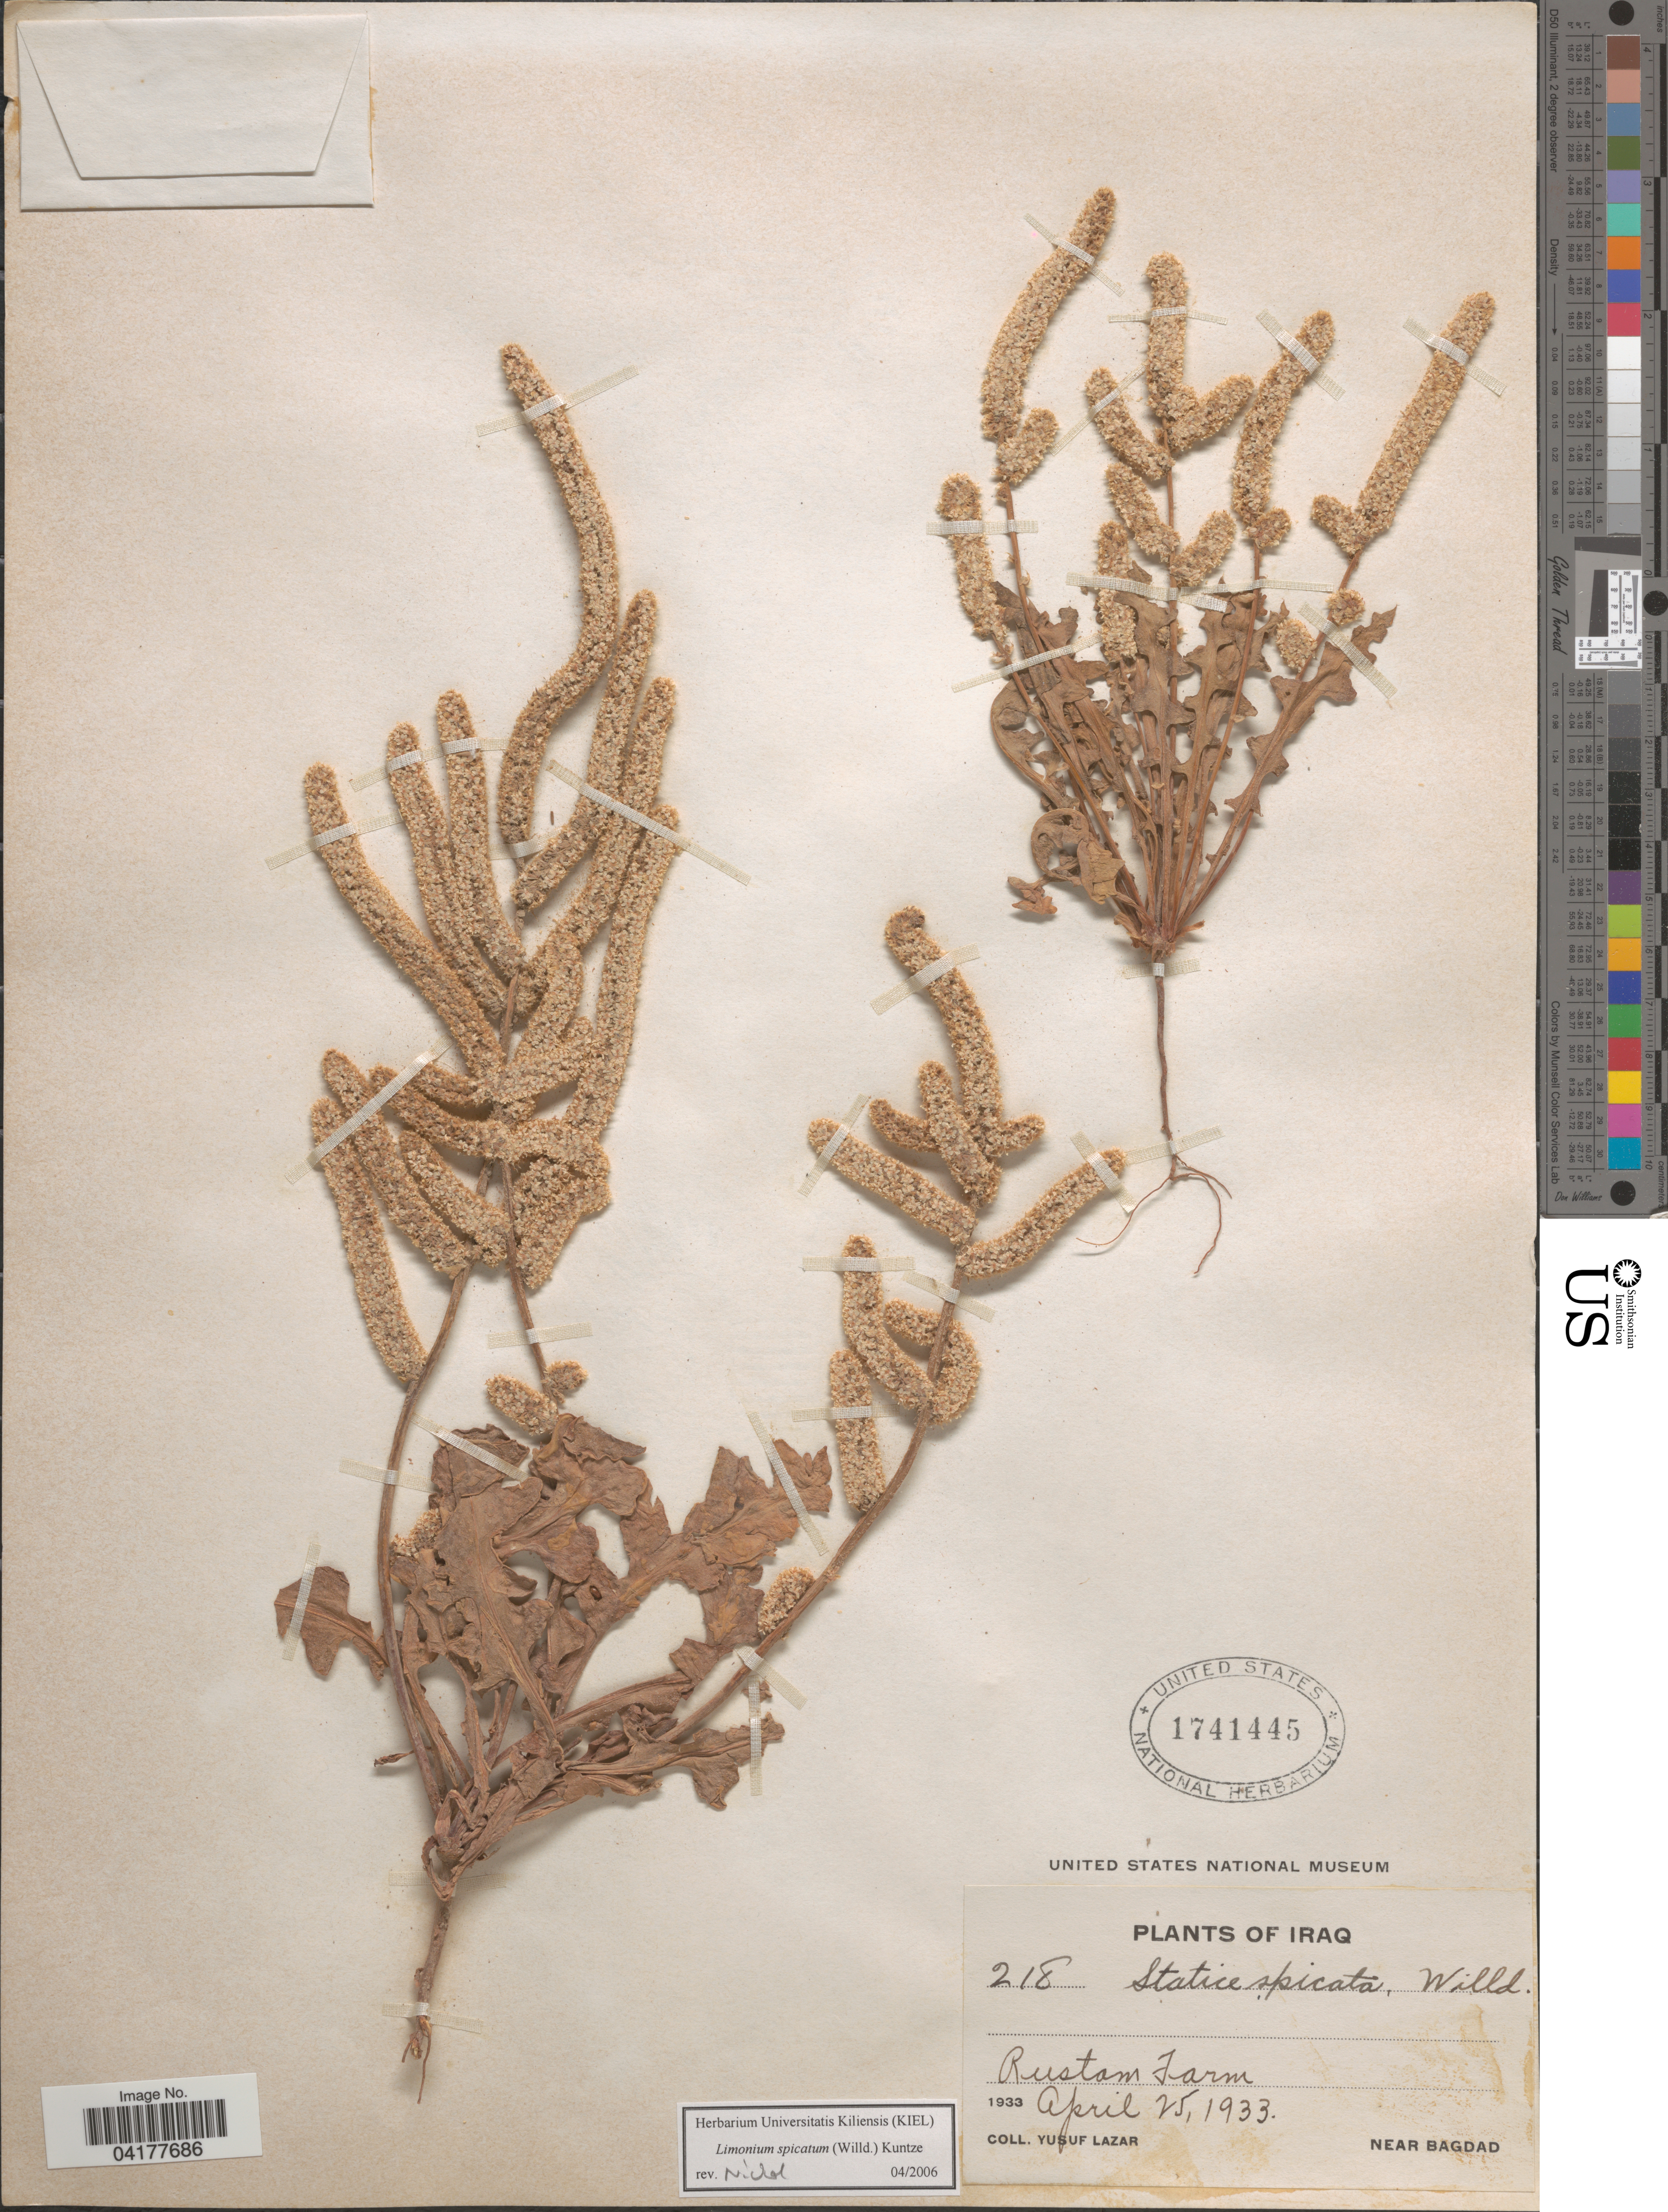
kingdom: Plantae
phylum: Tracheophyta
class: Magnoliopsida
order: Caryophyllales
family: Plumbaginaceae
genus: Psylliostachys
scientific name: Psylliostachys spicatus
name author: (Willd.) Nevski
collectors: Y. Lazar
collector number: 218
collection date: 1933-04-25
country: Iraq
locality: Rustam Farm. Near Bagdad.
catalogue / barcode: US 1741445